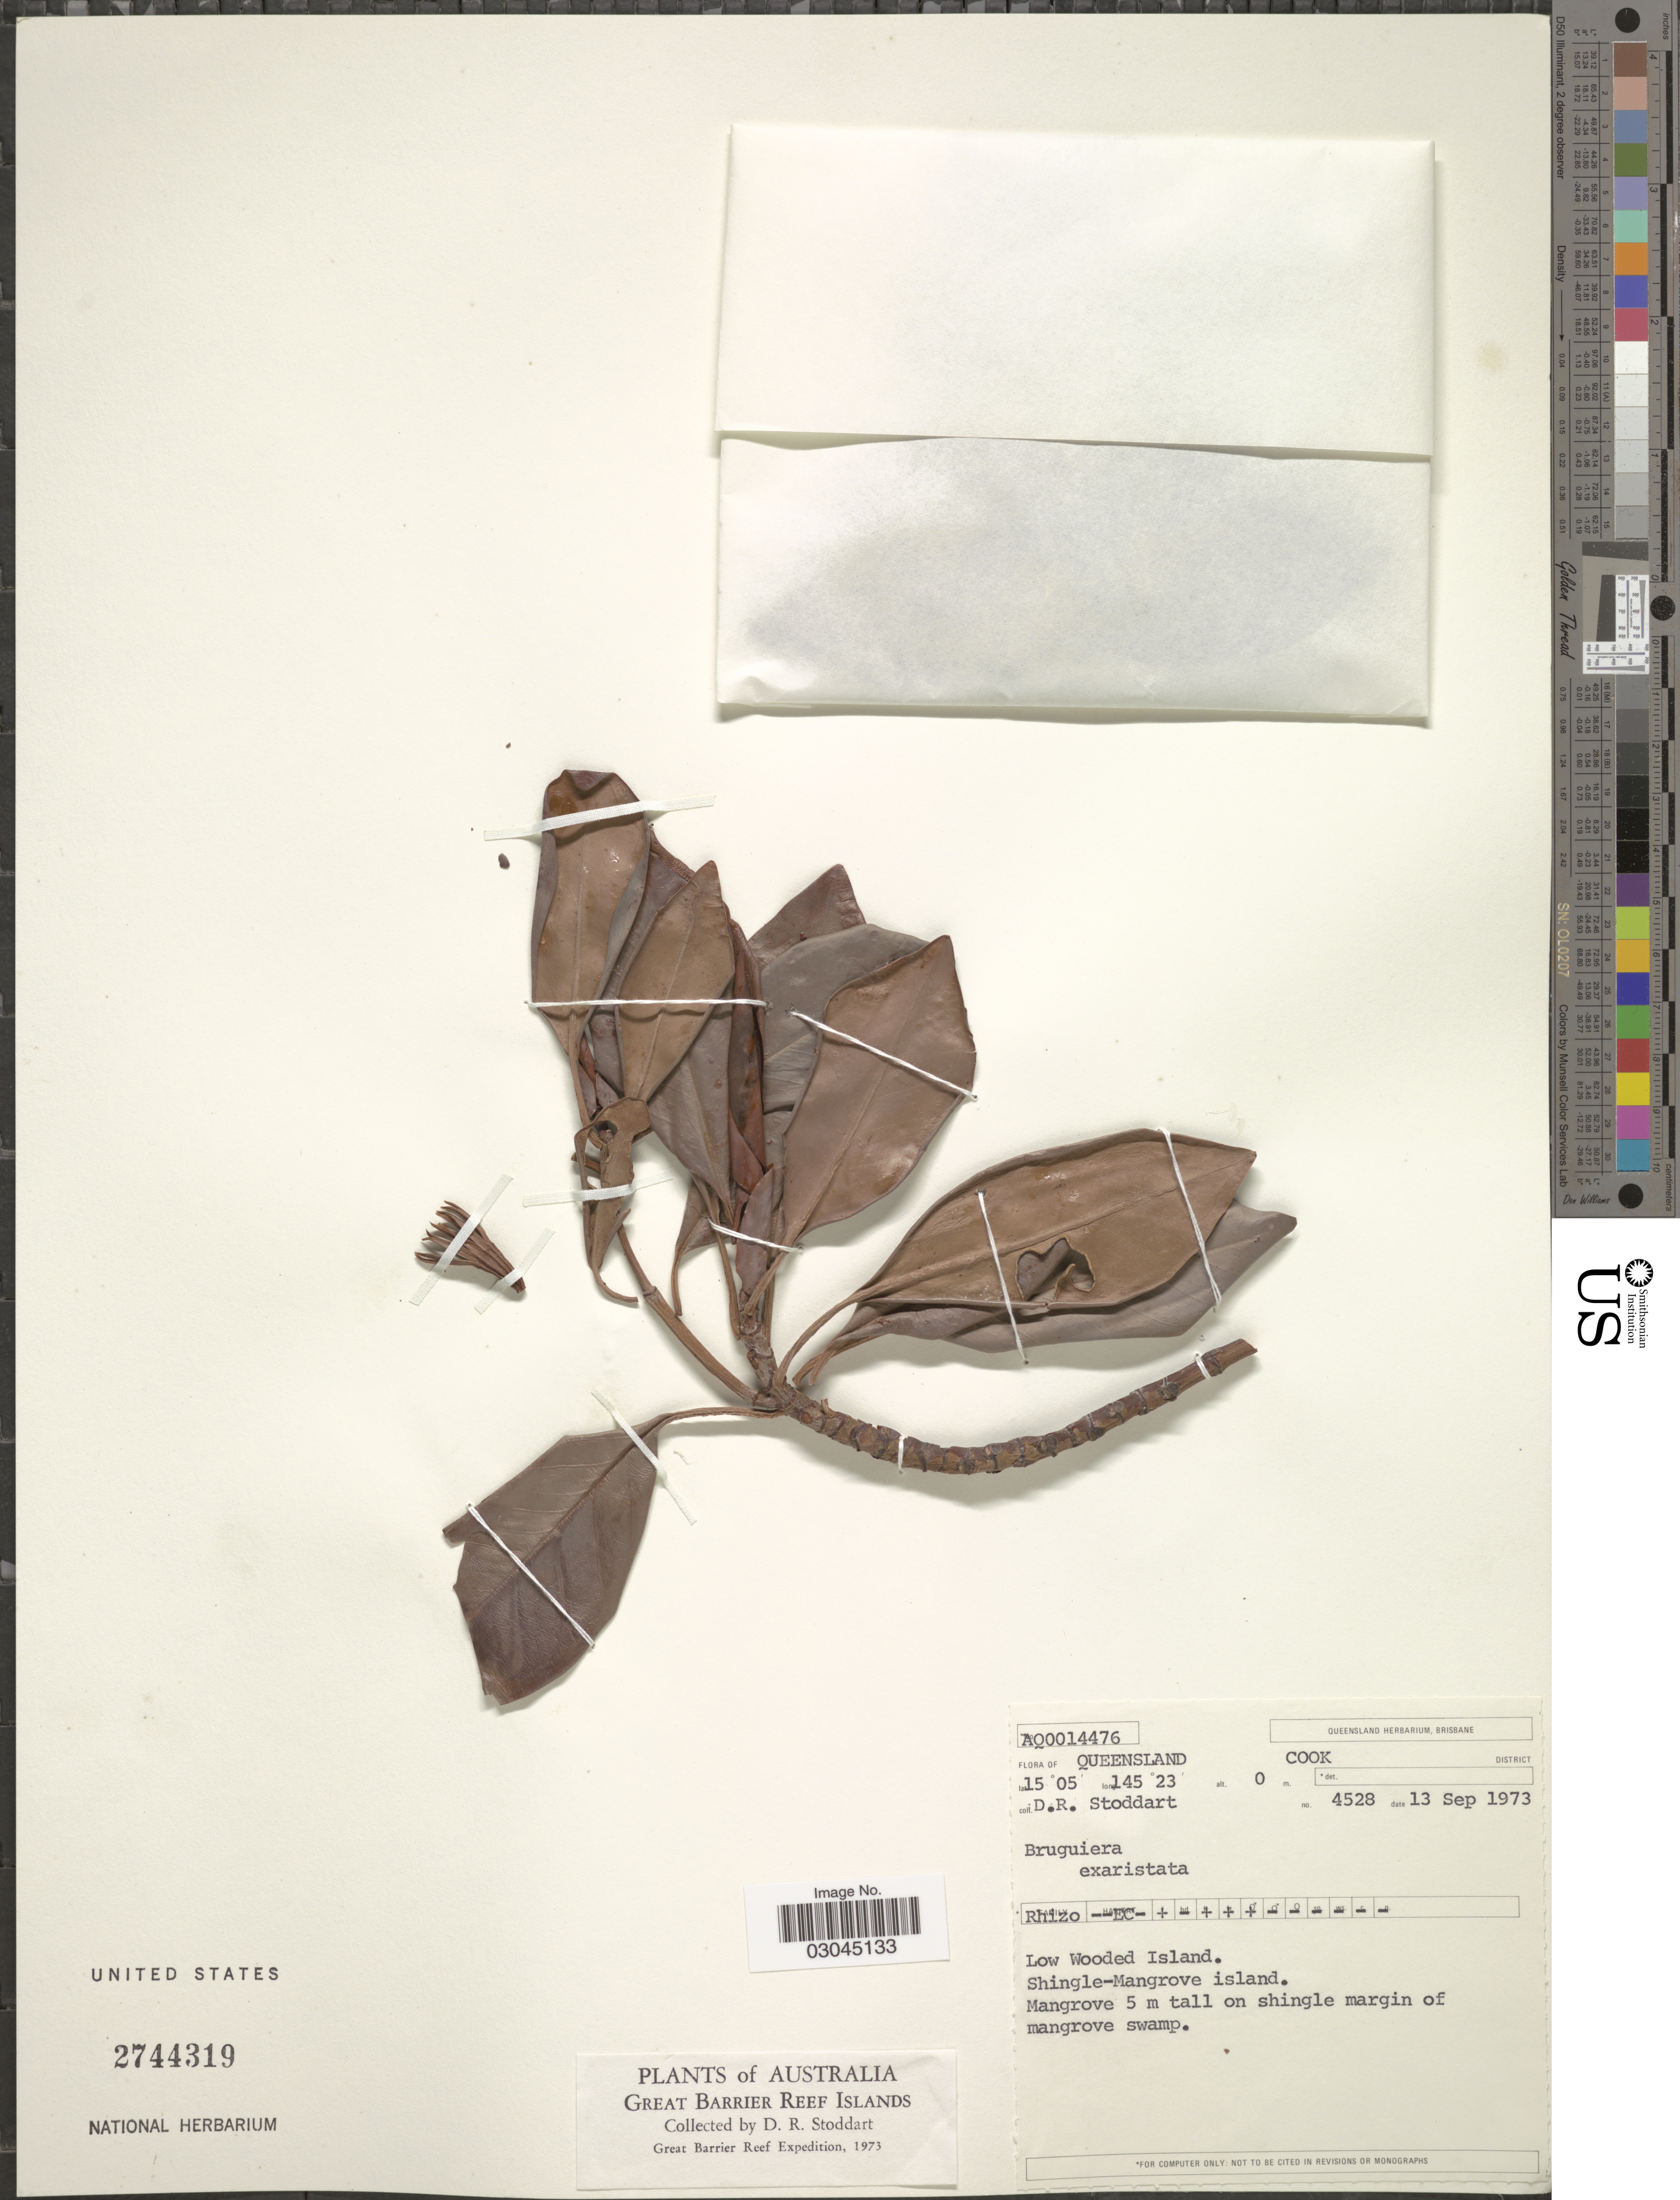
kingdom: Plantae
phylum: Tracheophyta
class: Magnoliopsida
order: Malpighiales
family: Rhizophoraceae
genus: Bruguiera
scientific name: Bruguiera exaristata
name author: Ding Hou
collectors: D. R. Stoddart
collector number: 4528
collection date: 1973-09-13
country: Australia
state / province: Queensland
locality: Cook District. Low Wooded Island. Shingle-Mangrove island. Great Barrier Reef Islands. Great Barrier Reef.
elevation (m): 0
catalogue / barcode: US 2744319